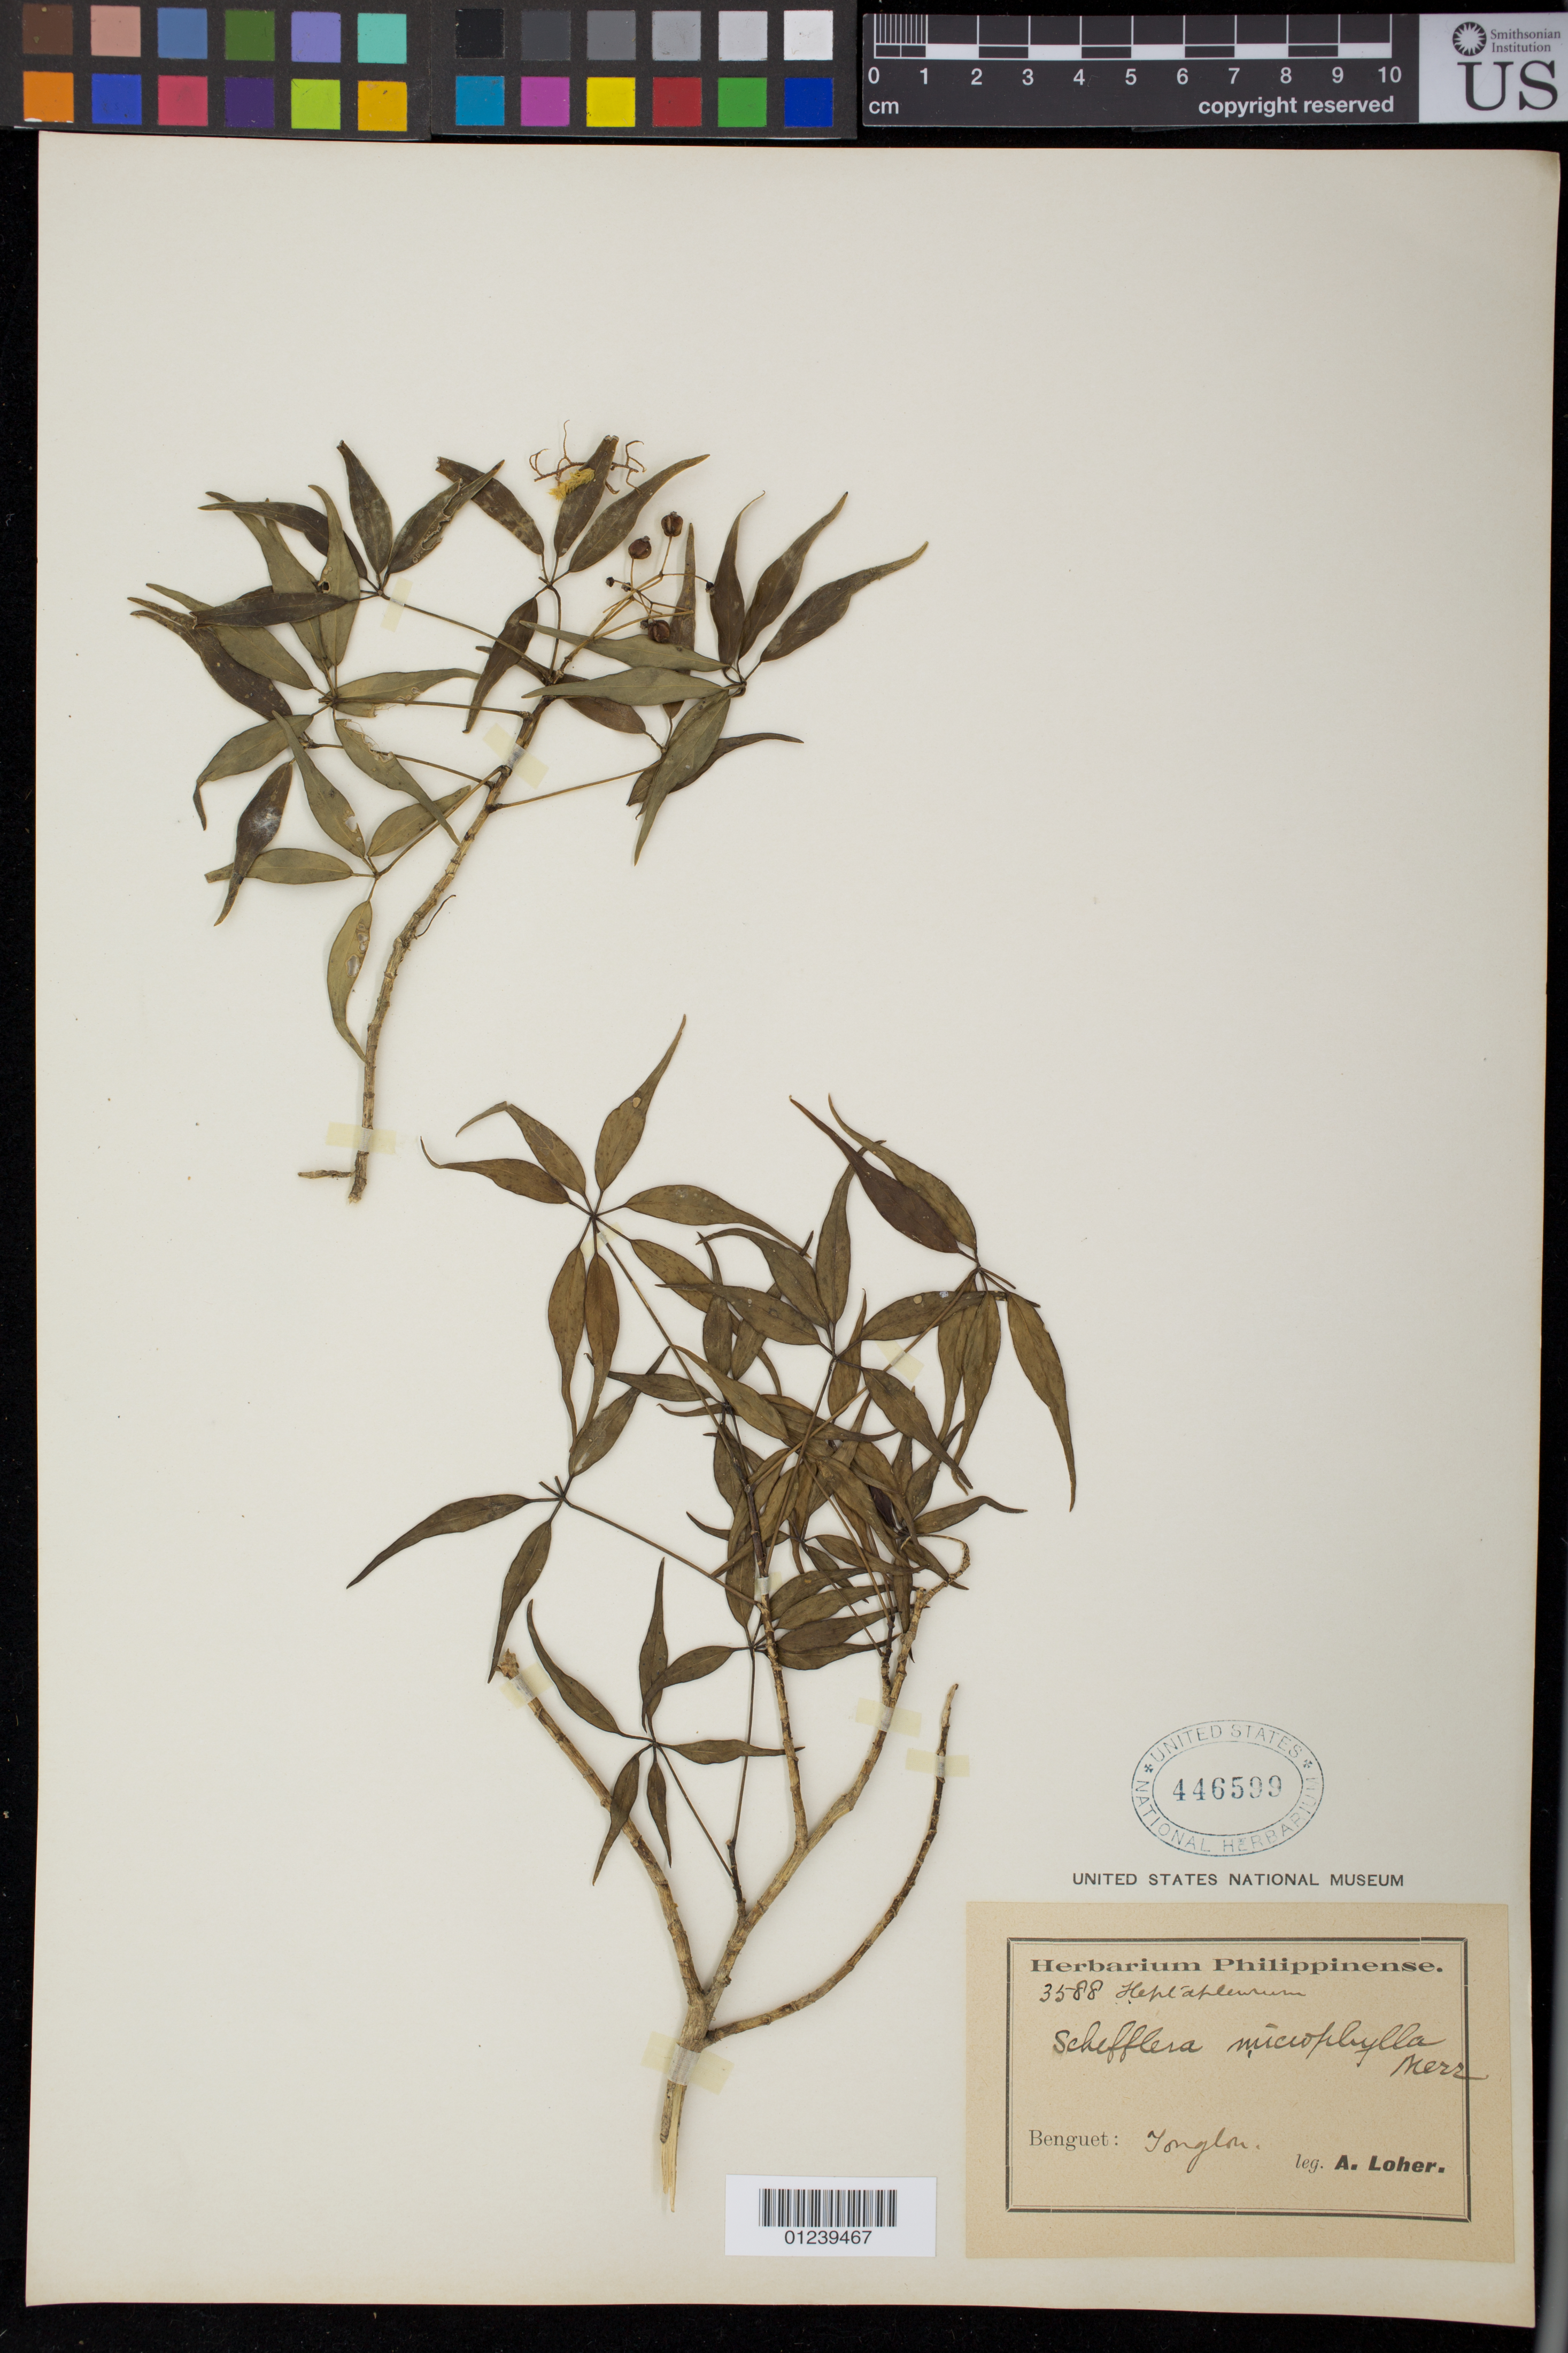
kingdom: Plantae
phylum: Tracheophyta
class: Magnoliopsida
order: Apiales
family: Araliaceae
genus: Schefflera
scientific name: Schefflera microphylla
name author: Merr.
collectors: A. Loher & A. Loher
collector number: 3588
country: Philippines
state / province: Cordillera (Administrative Region)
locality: Benguet: Tonglon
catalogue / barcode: US 446599